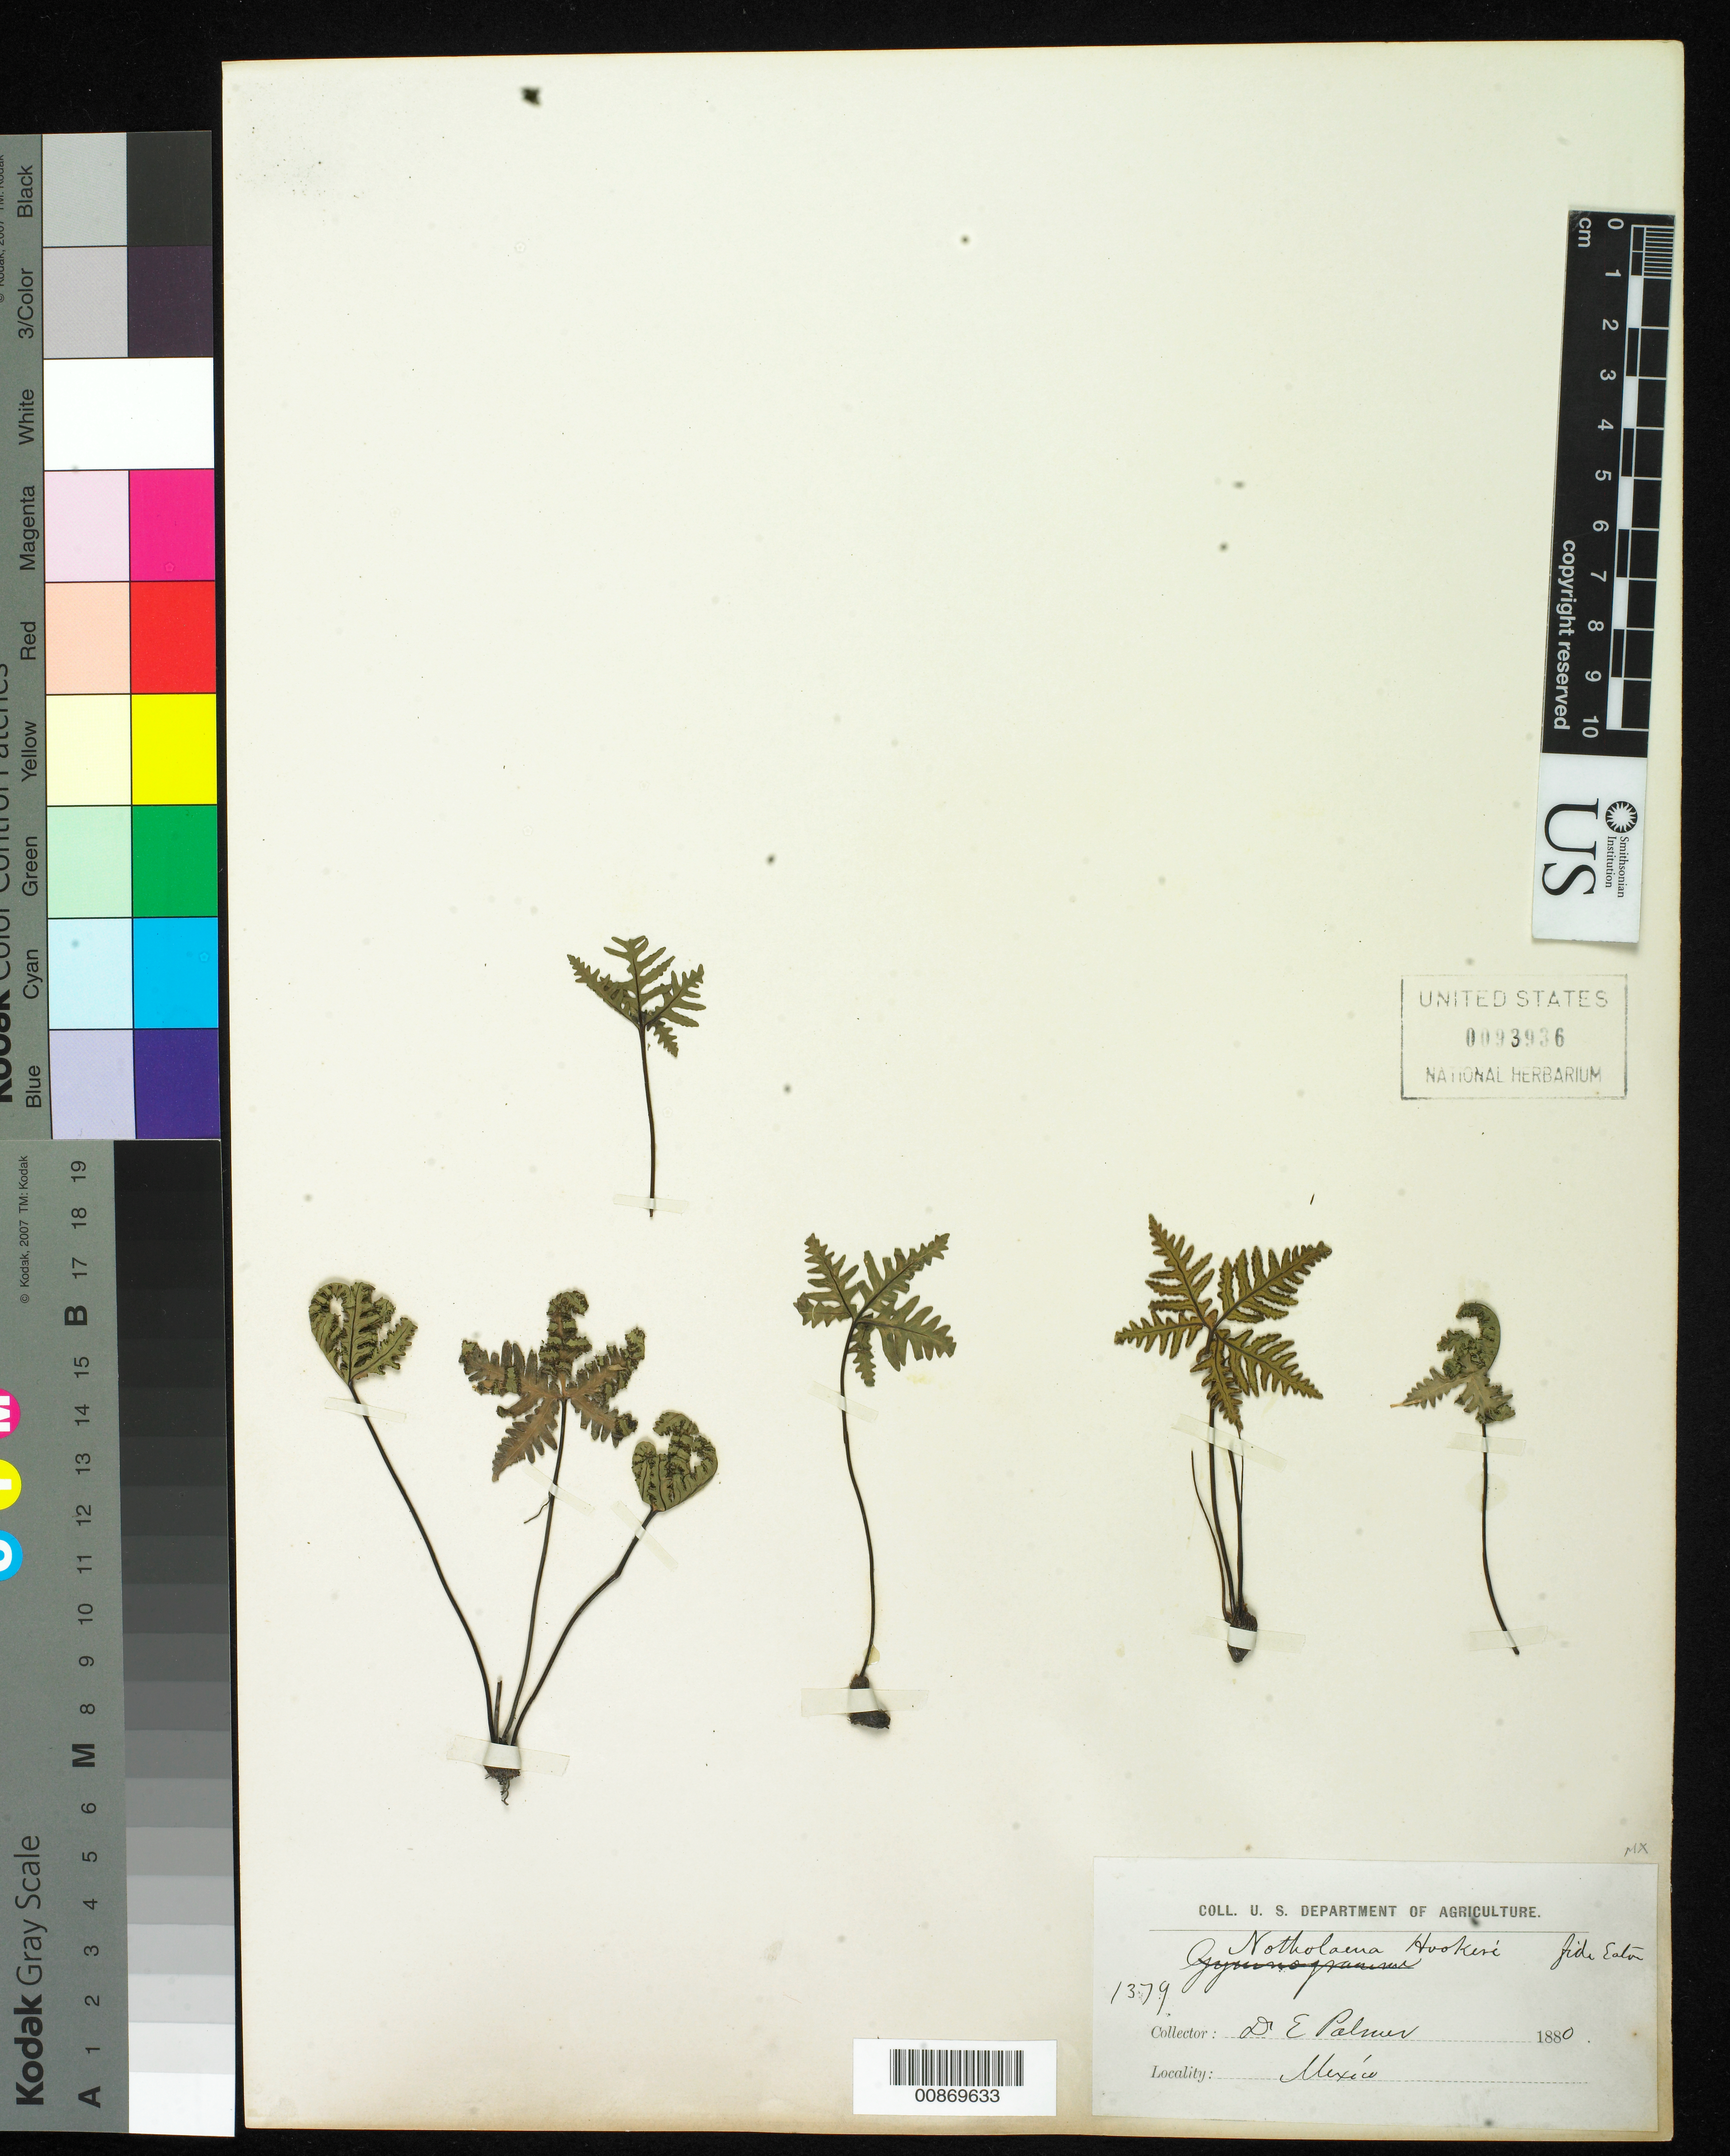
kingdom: Plantae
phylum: Tracheophyta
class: Polypodiopsida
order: Polypodiales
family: Pteridaceae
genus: Notholaena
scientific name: Notholaena standleyi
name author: Maxon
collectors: E. Palmer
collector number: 1379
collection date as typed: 1880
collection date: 1880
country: Mexico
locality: Mexico.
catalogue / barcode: US 93936